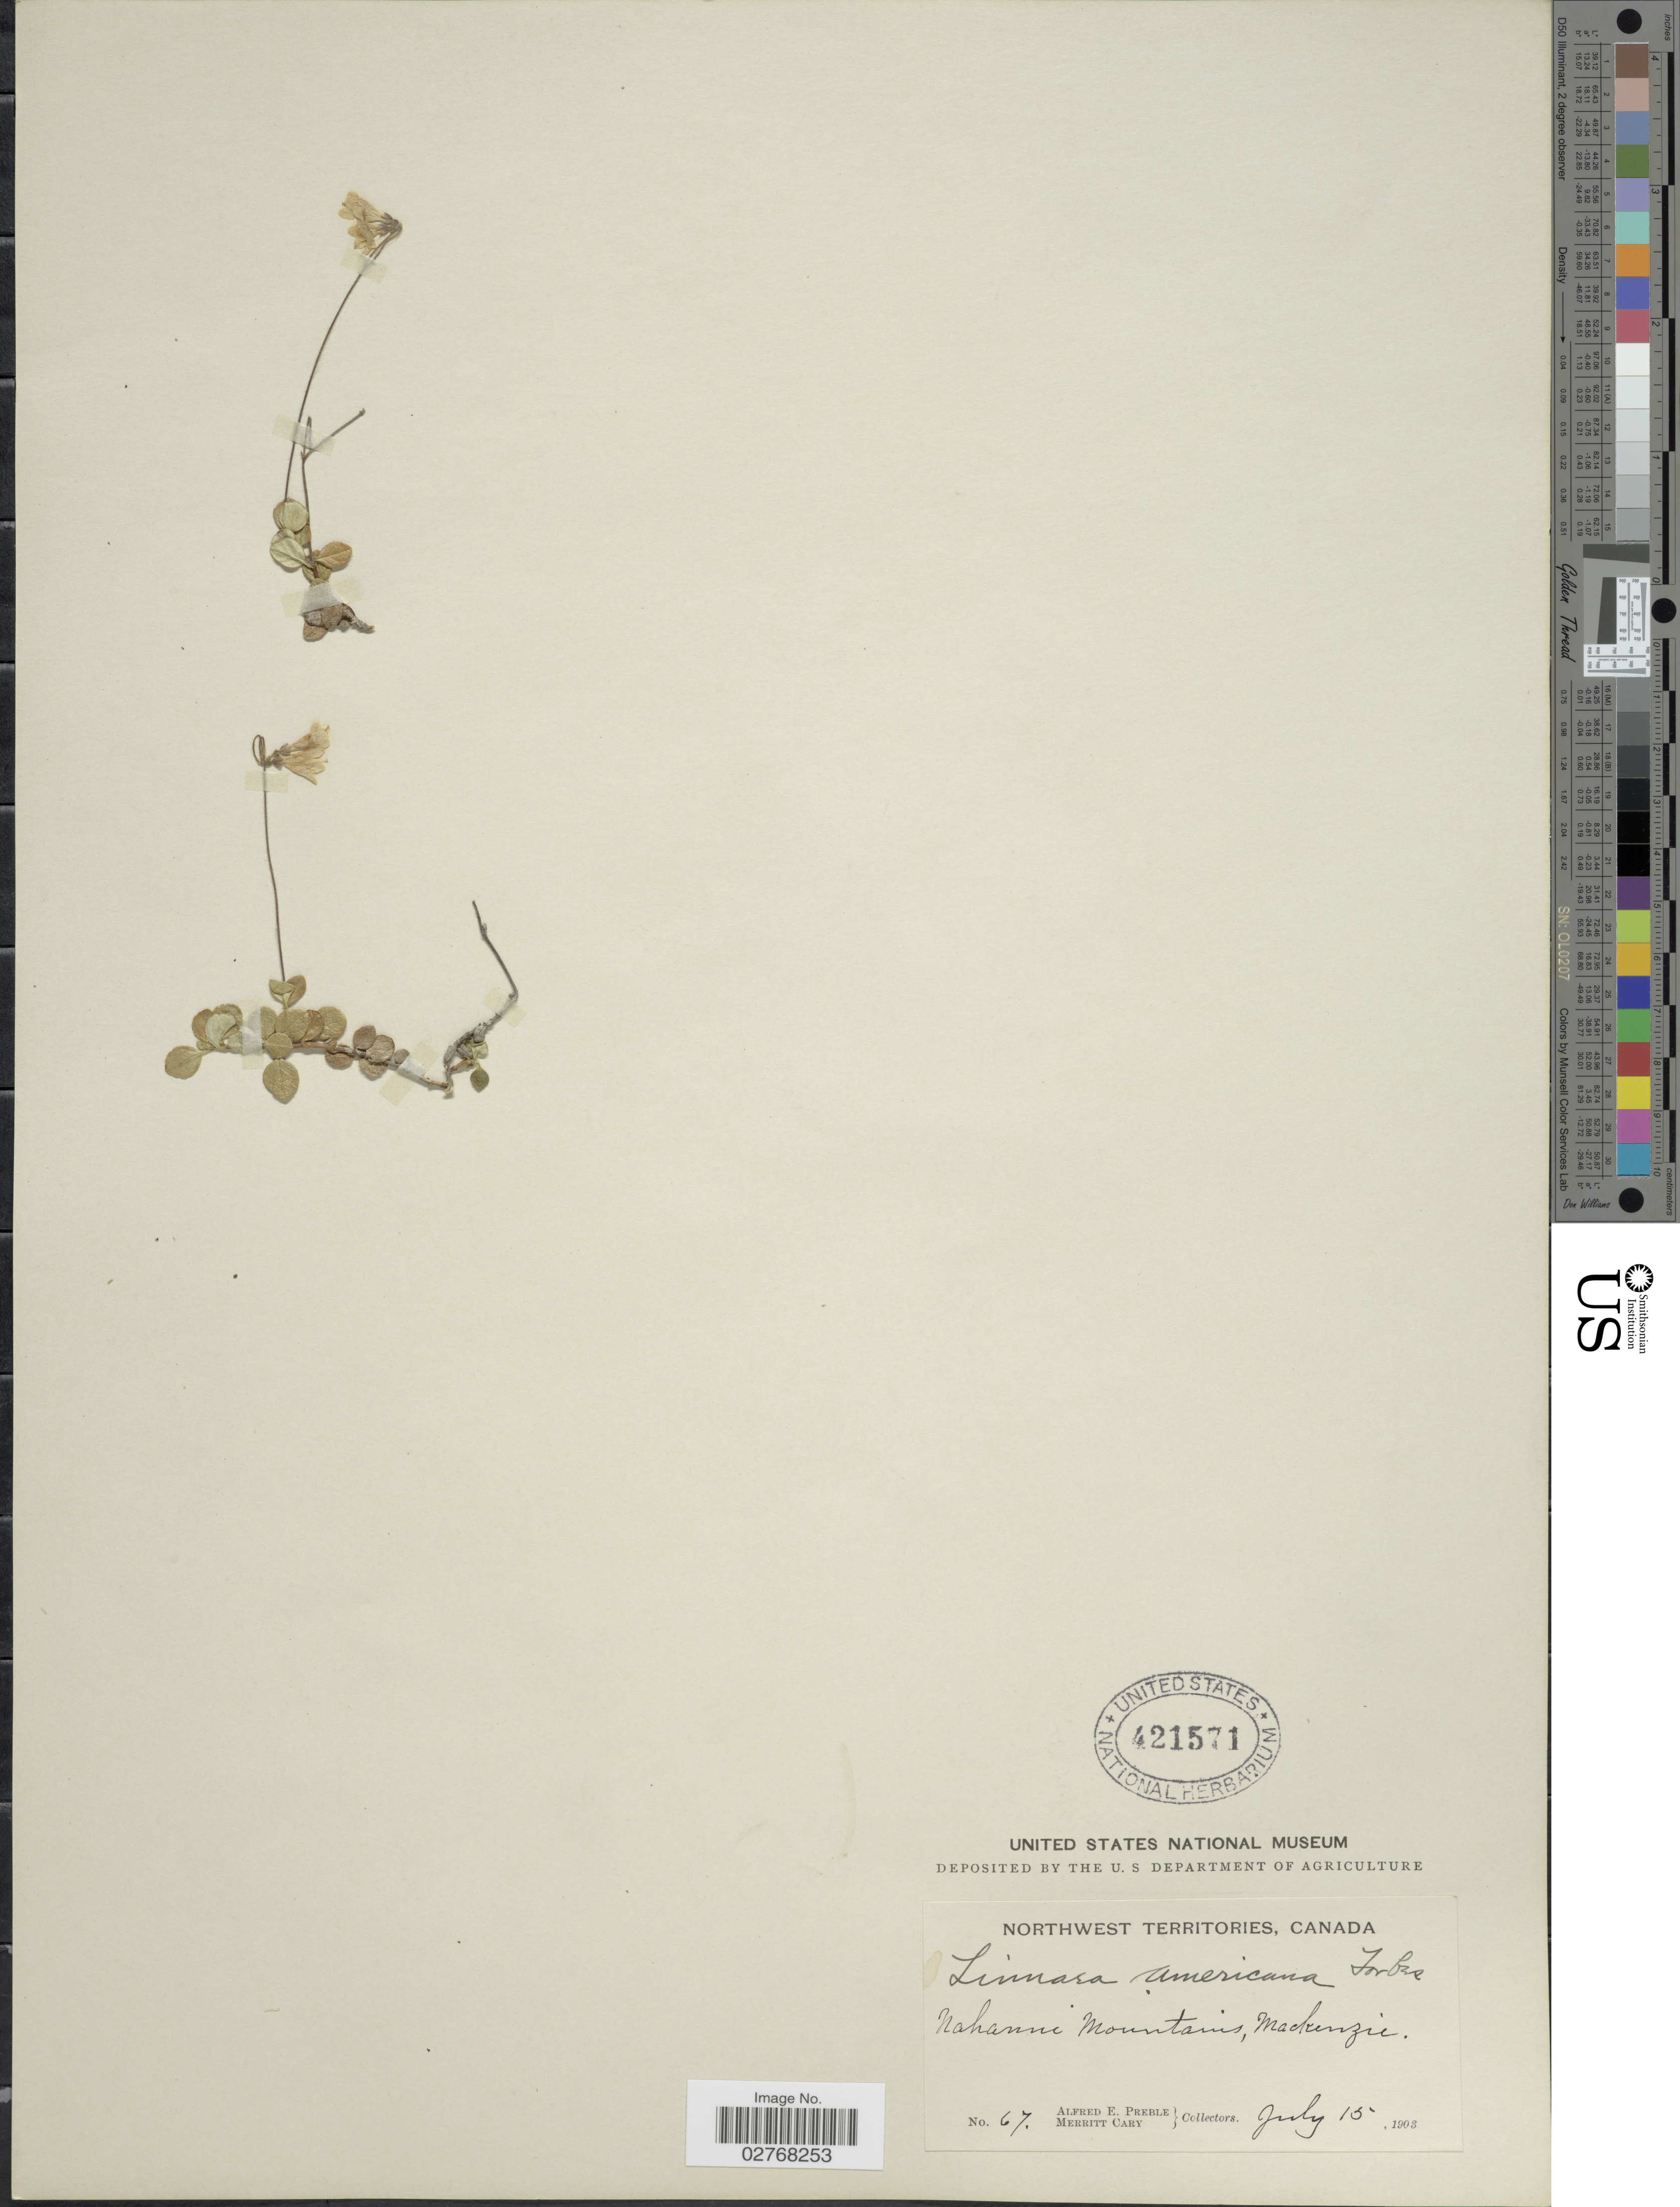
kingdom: Plantae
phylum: Tracheophyta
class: Magnoliopsida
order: Dipsacales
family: Caprifoliaceae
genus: Linnaea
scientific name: Linnaea borealis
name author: L.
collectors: A. Preble & M. Cary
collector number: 67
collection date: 1903-07-15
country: Canada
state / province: Northwest Territories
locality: Nahanni Mountains, Mackenzie.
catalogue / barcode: US 421571